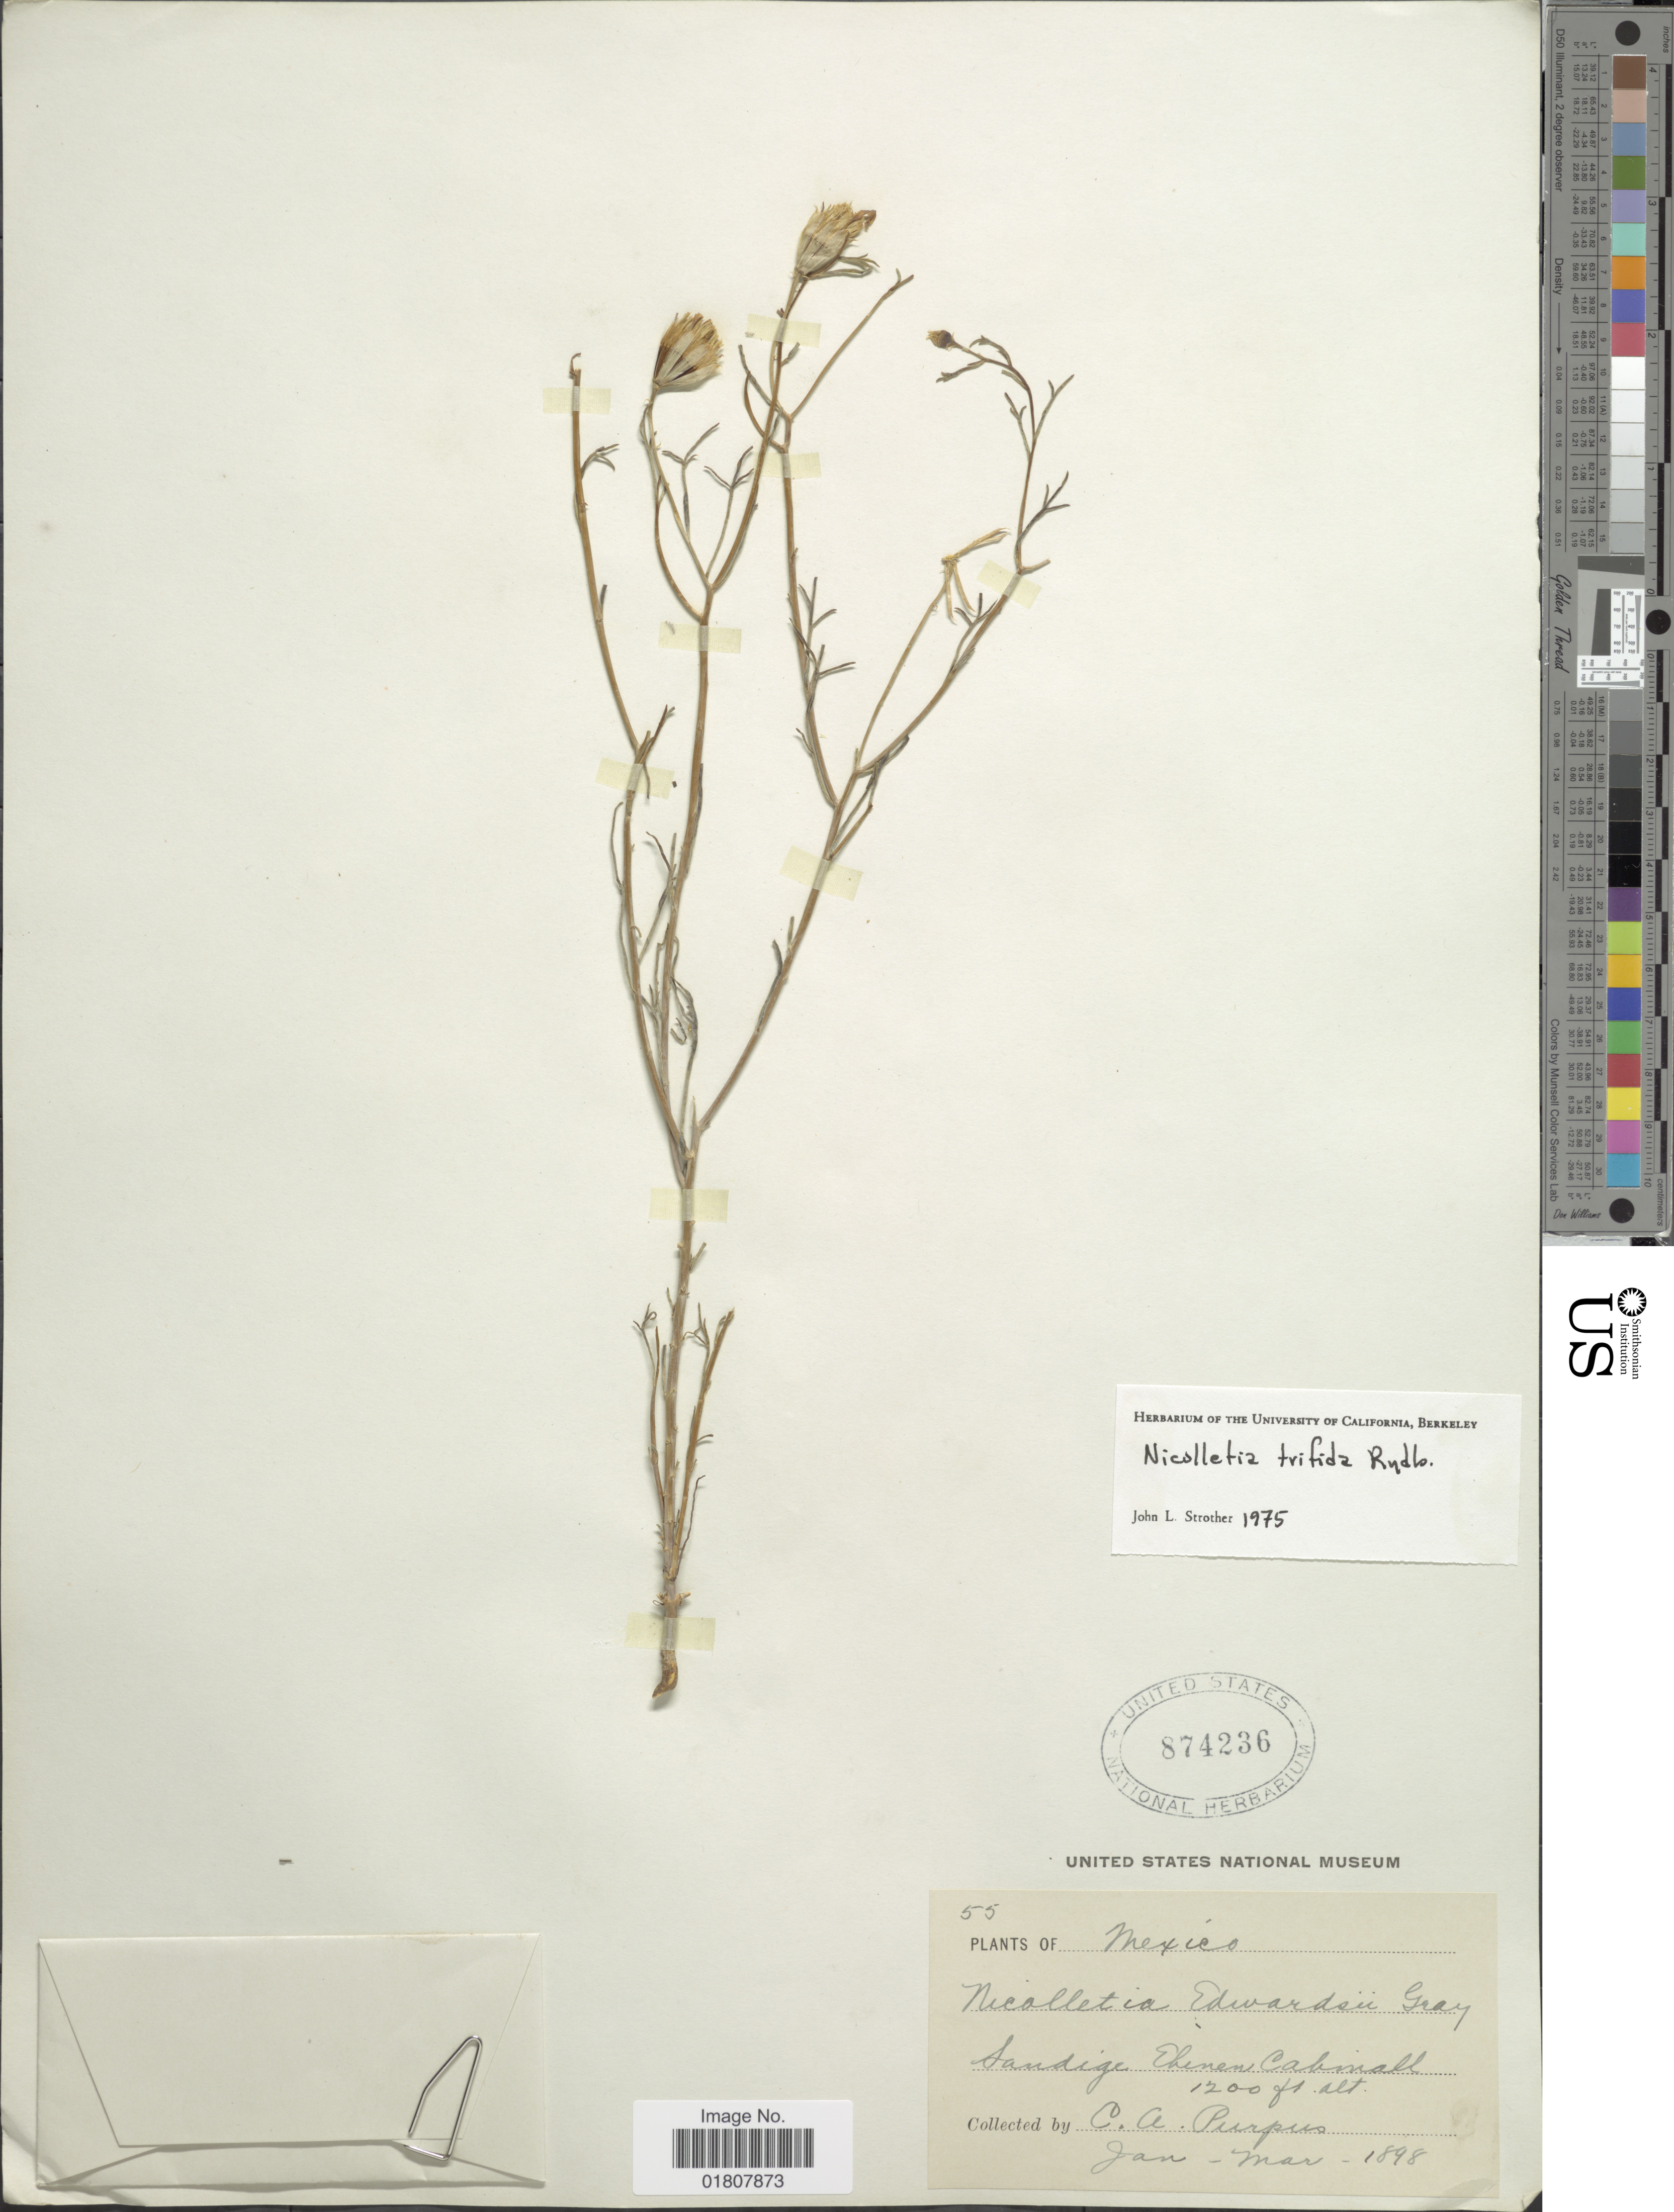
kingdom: Plantae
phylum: Tracheophyta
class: Magnoliopsida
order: Asterales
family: Asteraceae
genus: Nicolletia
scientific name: Nicolletia trifida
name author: Rydb.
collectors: C. A. Purpus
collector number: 55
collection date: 1898-01/1898-03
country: Mexico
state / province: Baja California Norte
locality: Sandige Ebenen (German translation for sandy plains) Calmalli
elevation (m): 366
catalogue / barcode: US 874236